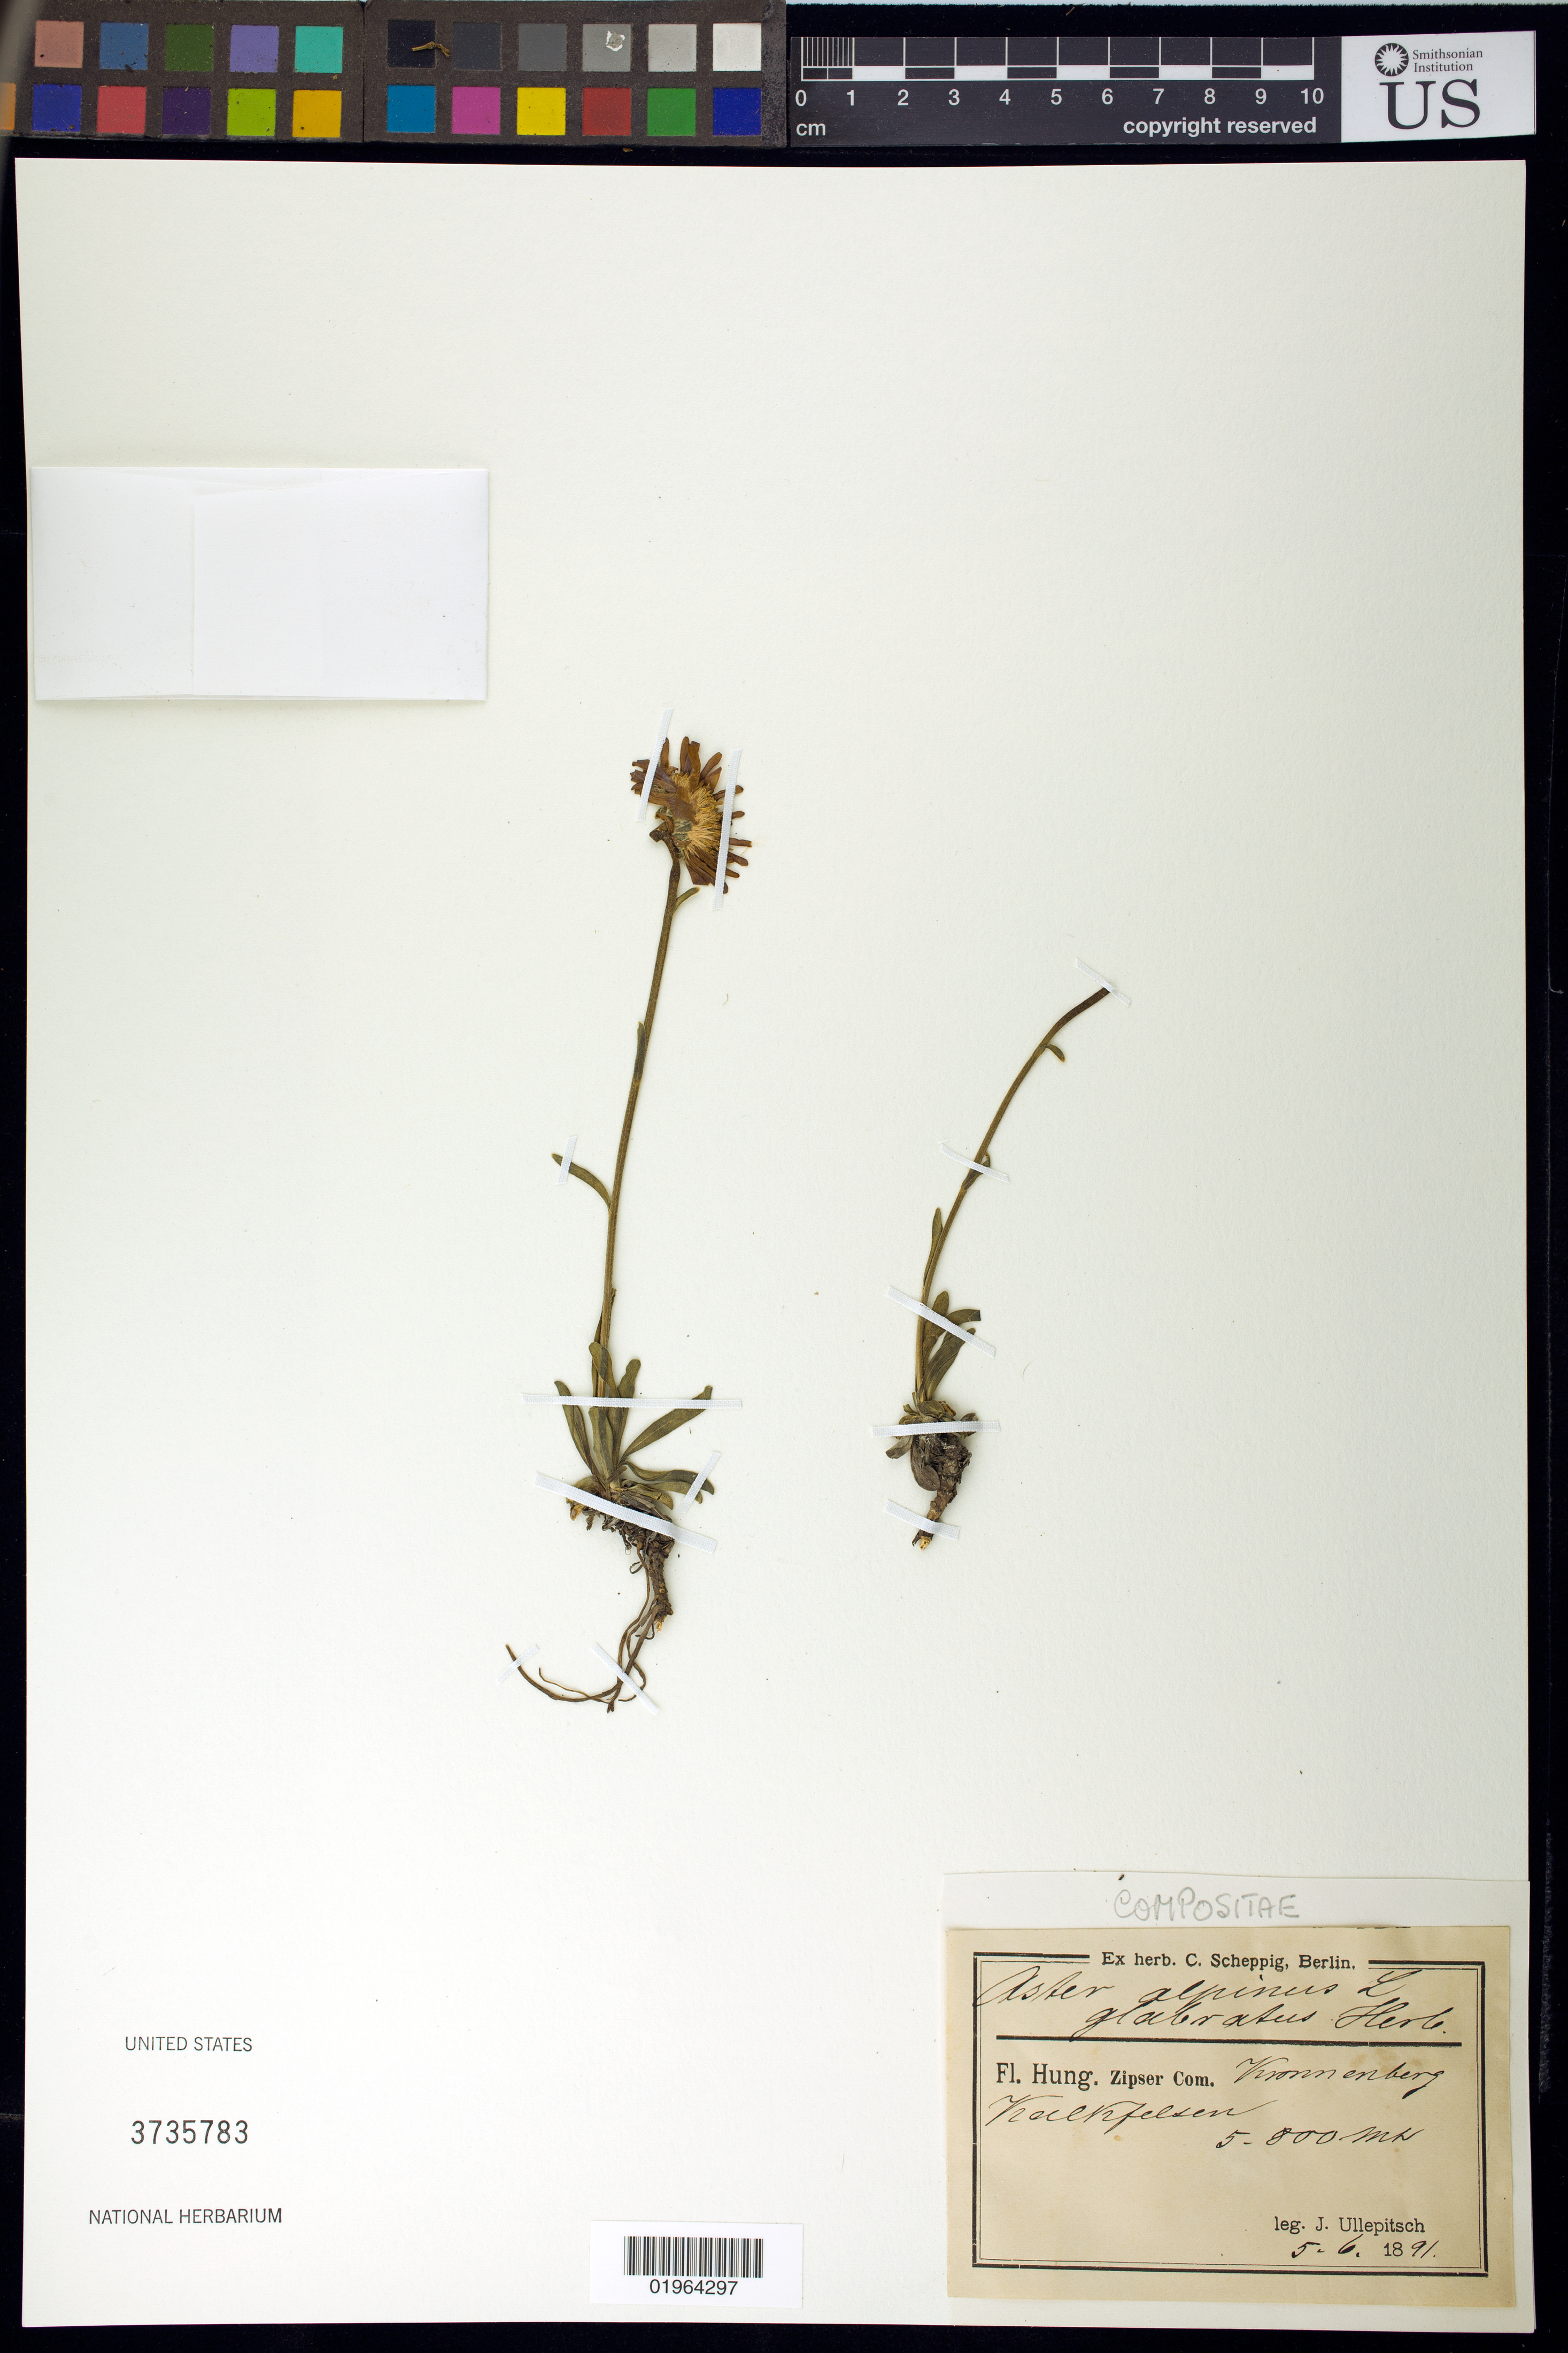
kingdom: Plantae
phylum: Tracheophyta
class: Magnoliopsida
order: Asterales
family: Asteraceae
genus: Aster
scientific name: Aster alpinus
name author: L.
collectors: J. Ullepitsch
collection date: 1891-05-06 or 1891-06-05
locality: Fl. Hung. Zipser Com. Kronnrnberg, Kalkfelsen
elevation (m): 5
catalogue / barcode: US 3735783